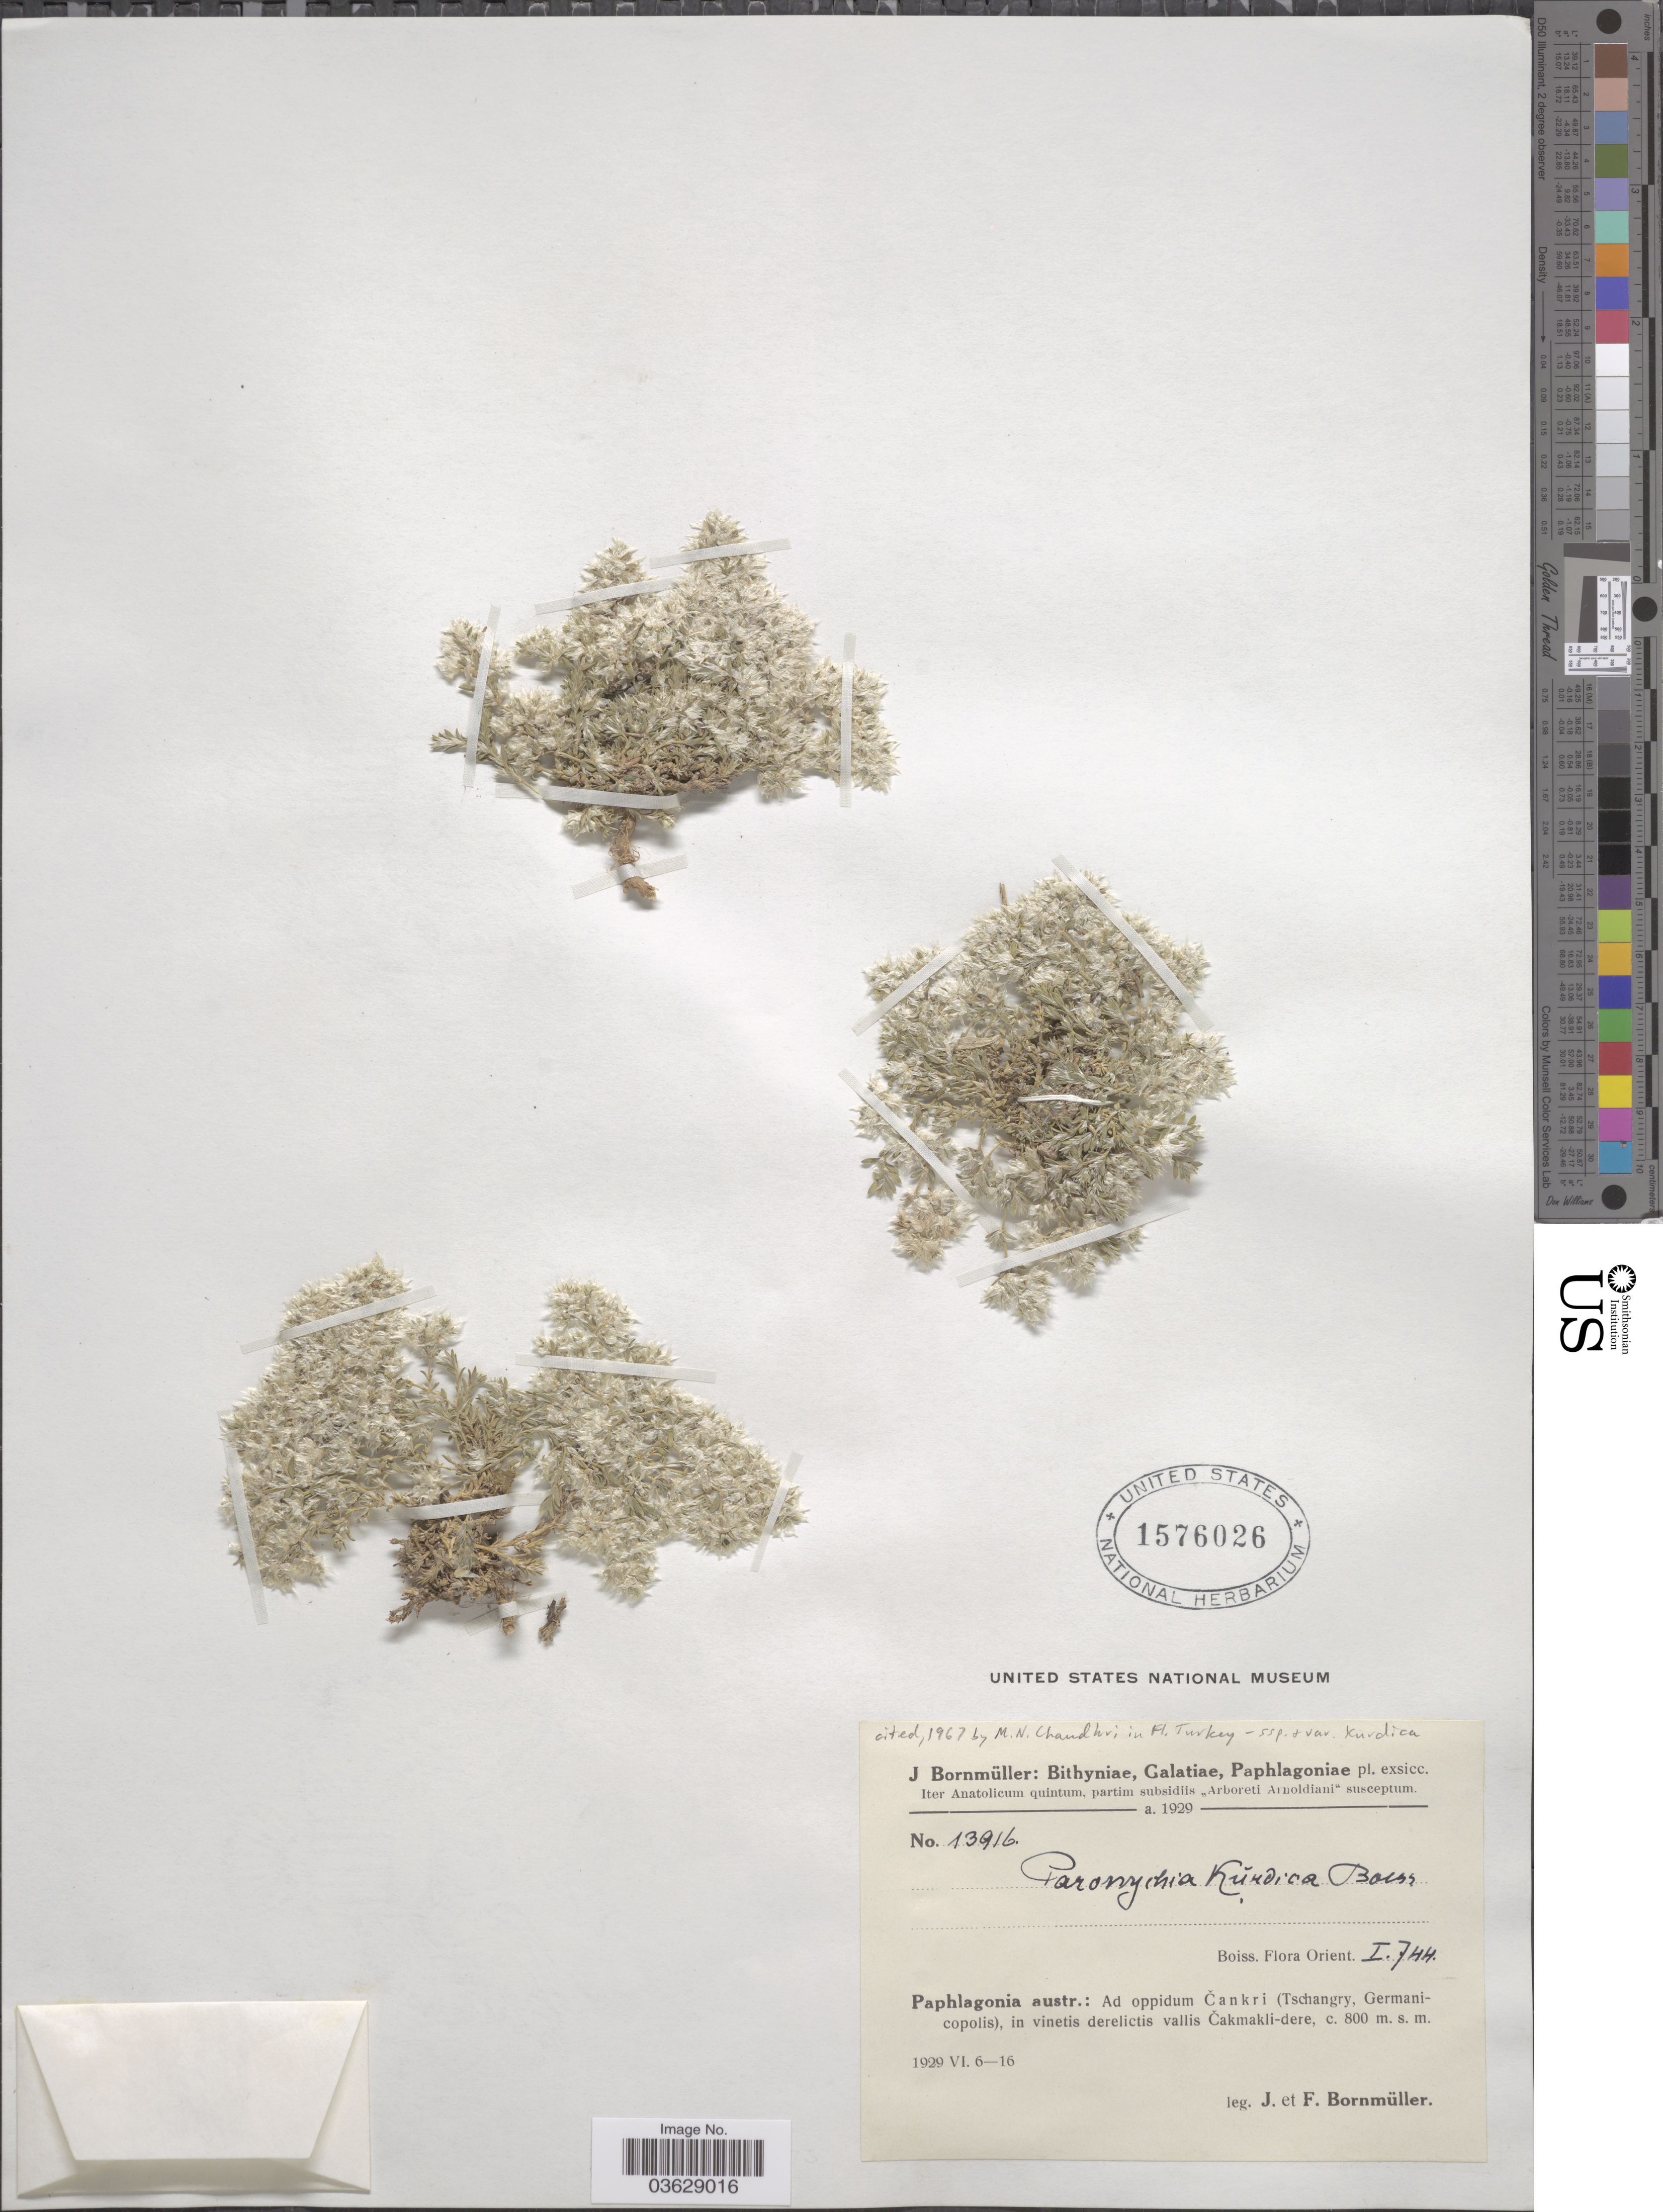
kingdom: Plantae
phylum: Tracheophyta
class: Magnoliopsida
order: Caryophyllales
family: Caryophyllaceae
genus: Paronychia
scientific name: Paronychia kurdica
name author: Boiss.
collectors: J. Bornmüller & F. Bornmüller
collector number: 13916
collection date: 1929-06-06/1929-06-16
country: Turkey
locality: Paphlagonia austr.: Ad oppidum Čankri (Tschangry, Germanicopolis), in vinetis derelictis vallis Čakmakli-dere.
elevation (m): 800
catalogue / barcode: US 1576026